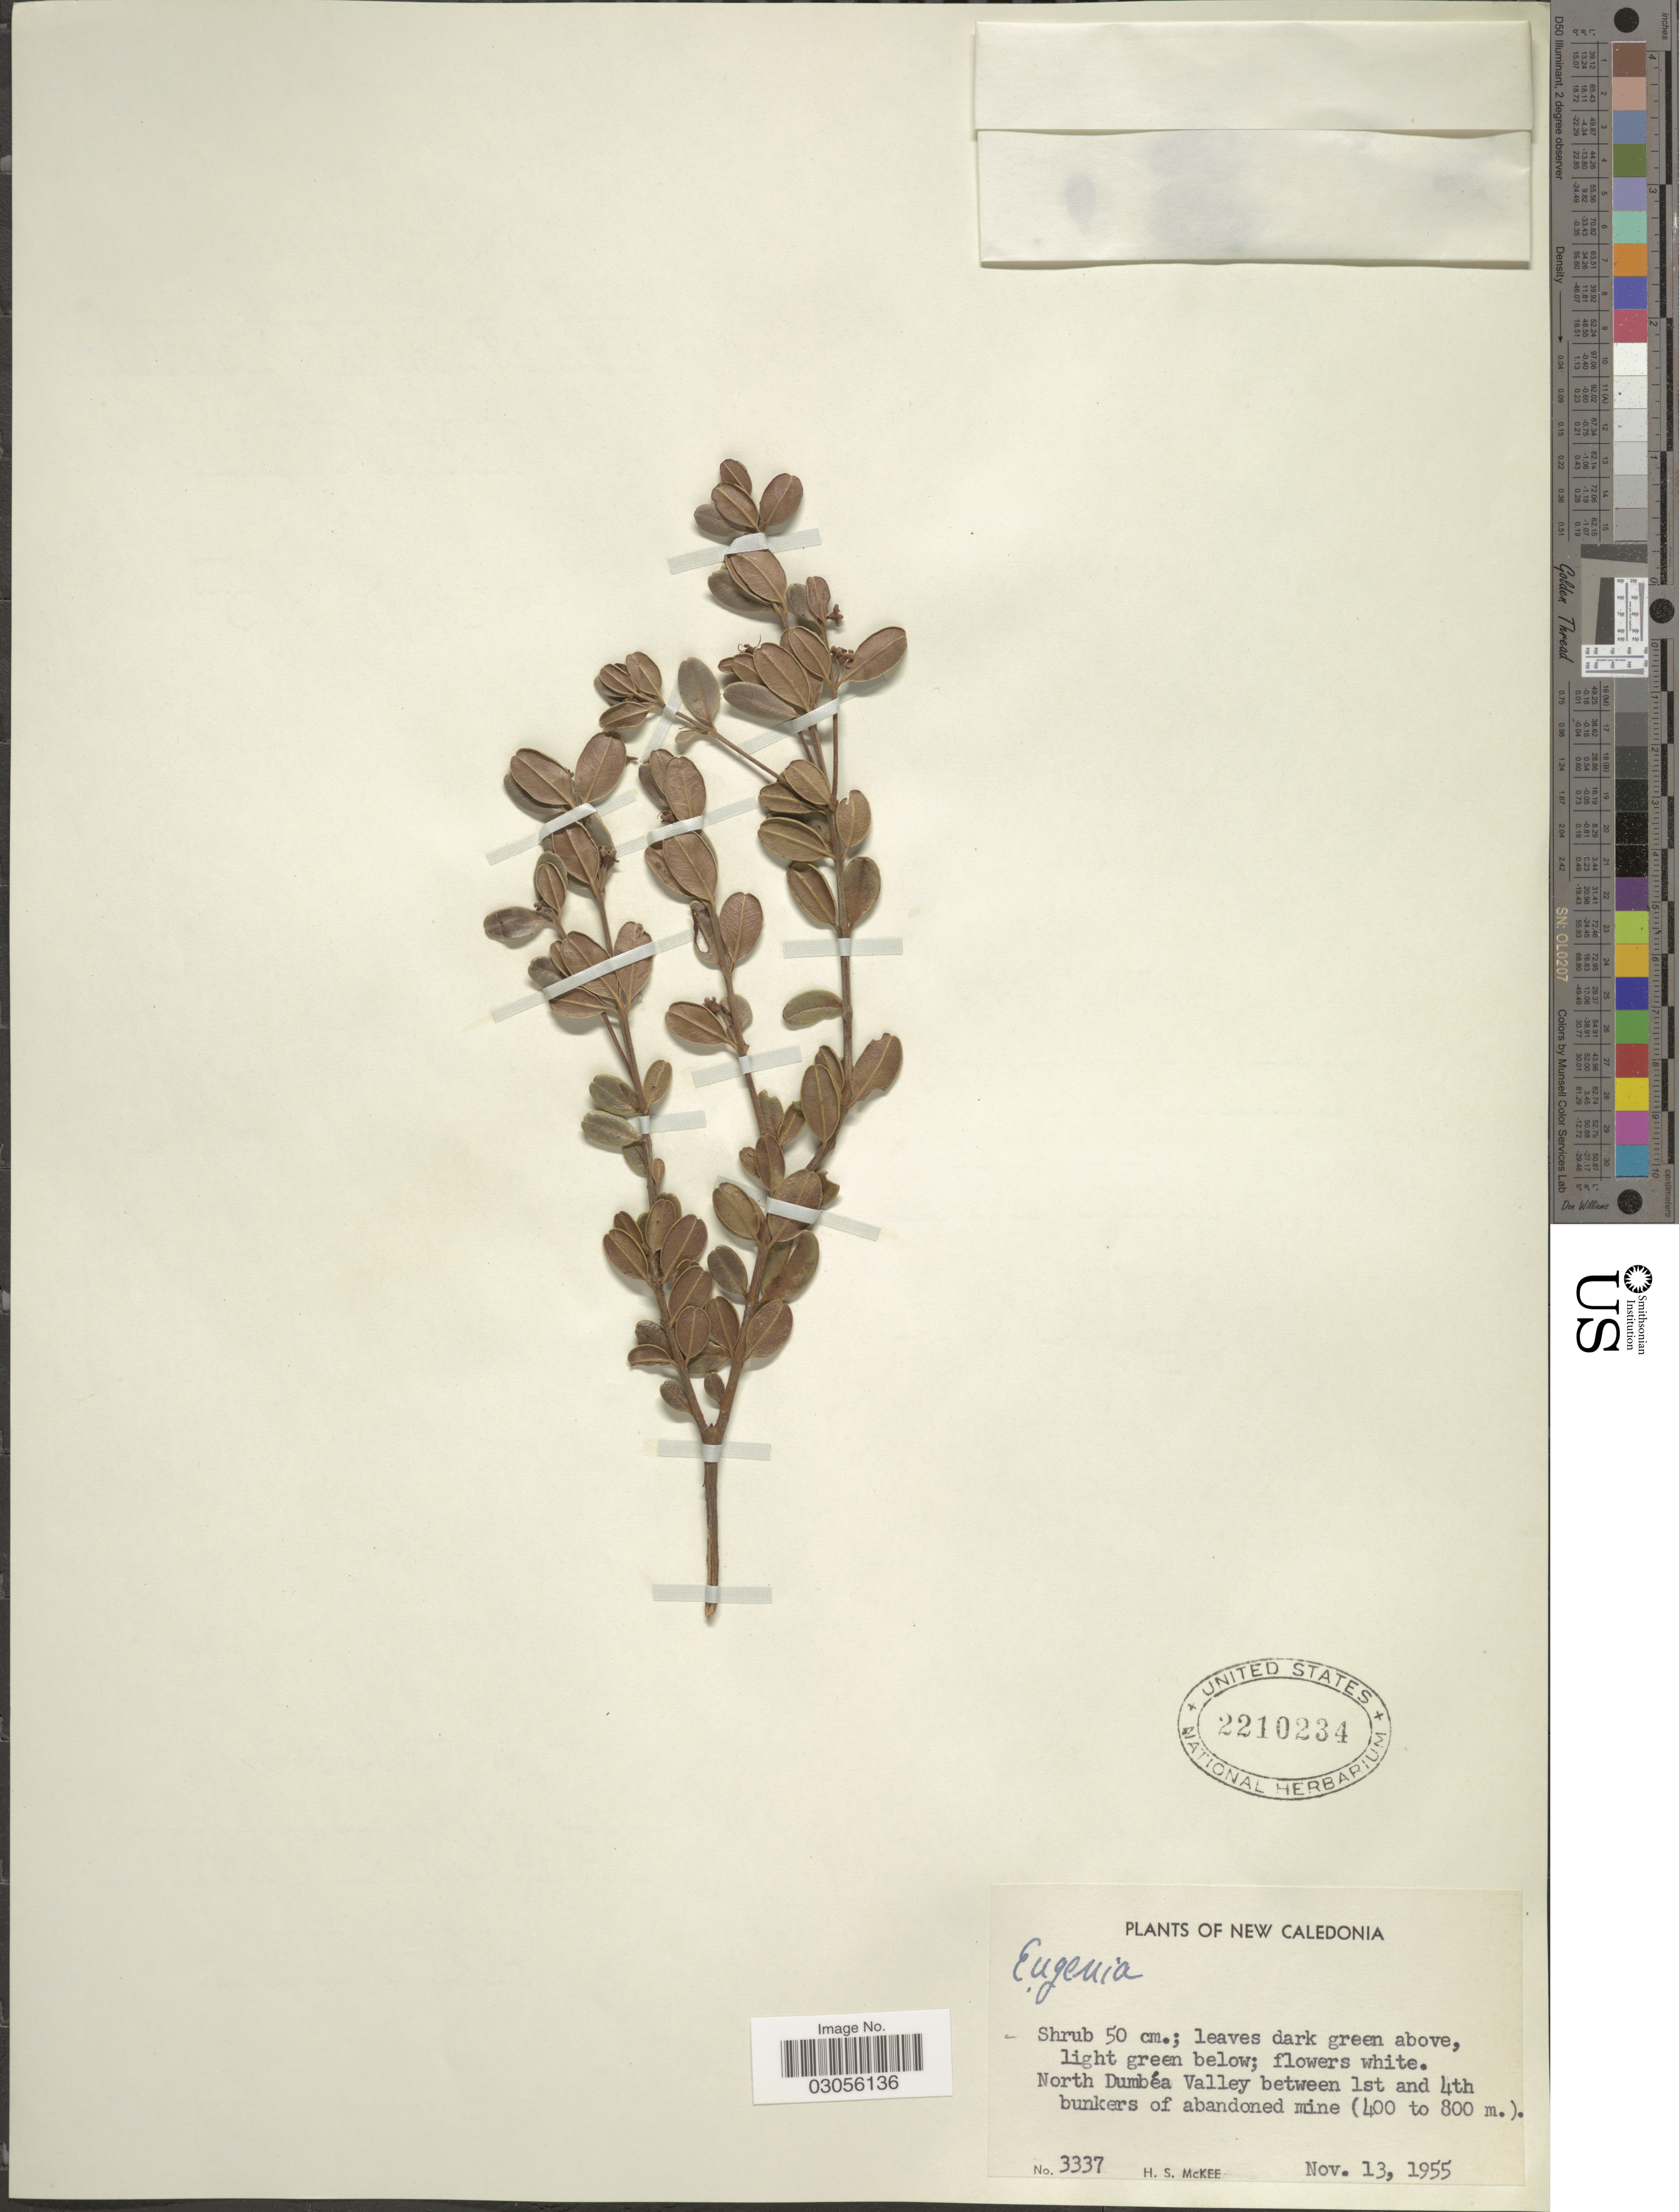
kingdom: Plantae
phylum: Tracheophyta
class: Magnoliopsida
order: Myrtales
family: Myrtaceae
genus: Gossia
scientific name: Gossia alaternoides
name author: (Brongn. & Gris) N. Snow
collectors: H. S. McKee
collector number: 3337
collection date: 1955-11-13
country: New Caledonia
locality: North Dumbéa Valley between 1st and 4th bunkers of abandoned mine.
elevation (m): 400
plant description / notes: Cited by N. Snow, Adansonia, sér. 3, 42: 137. 2020.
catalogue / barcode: US 2210234